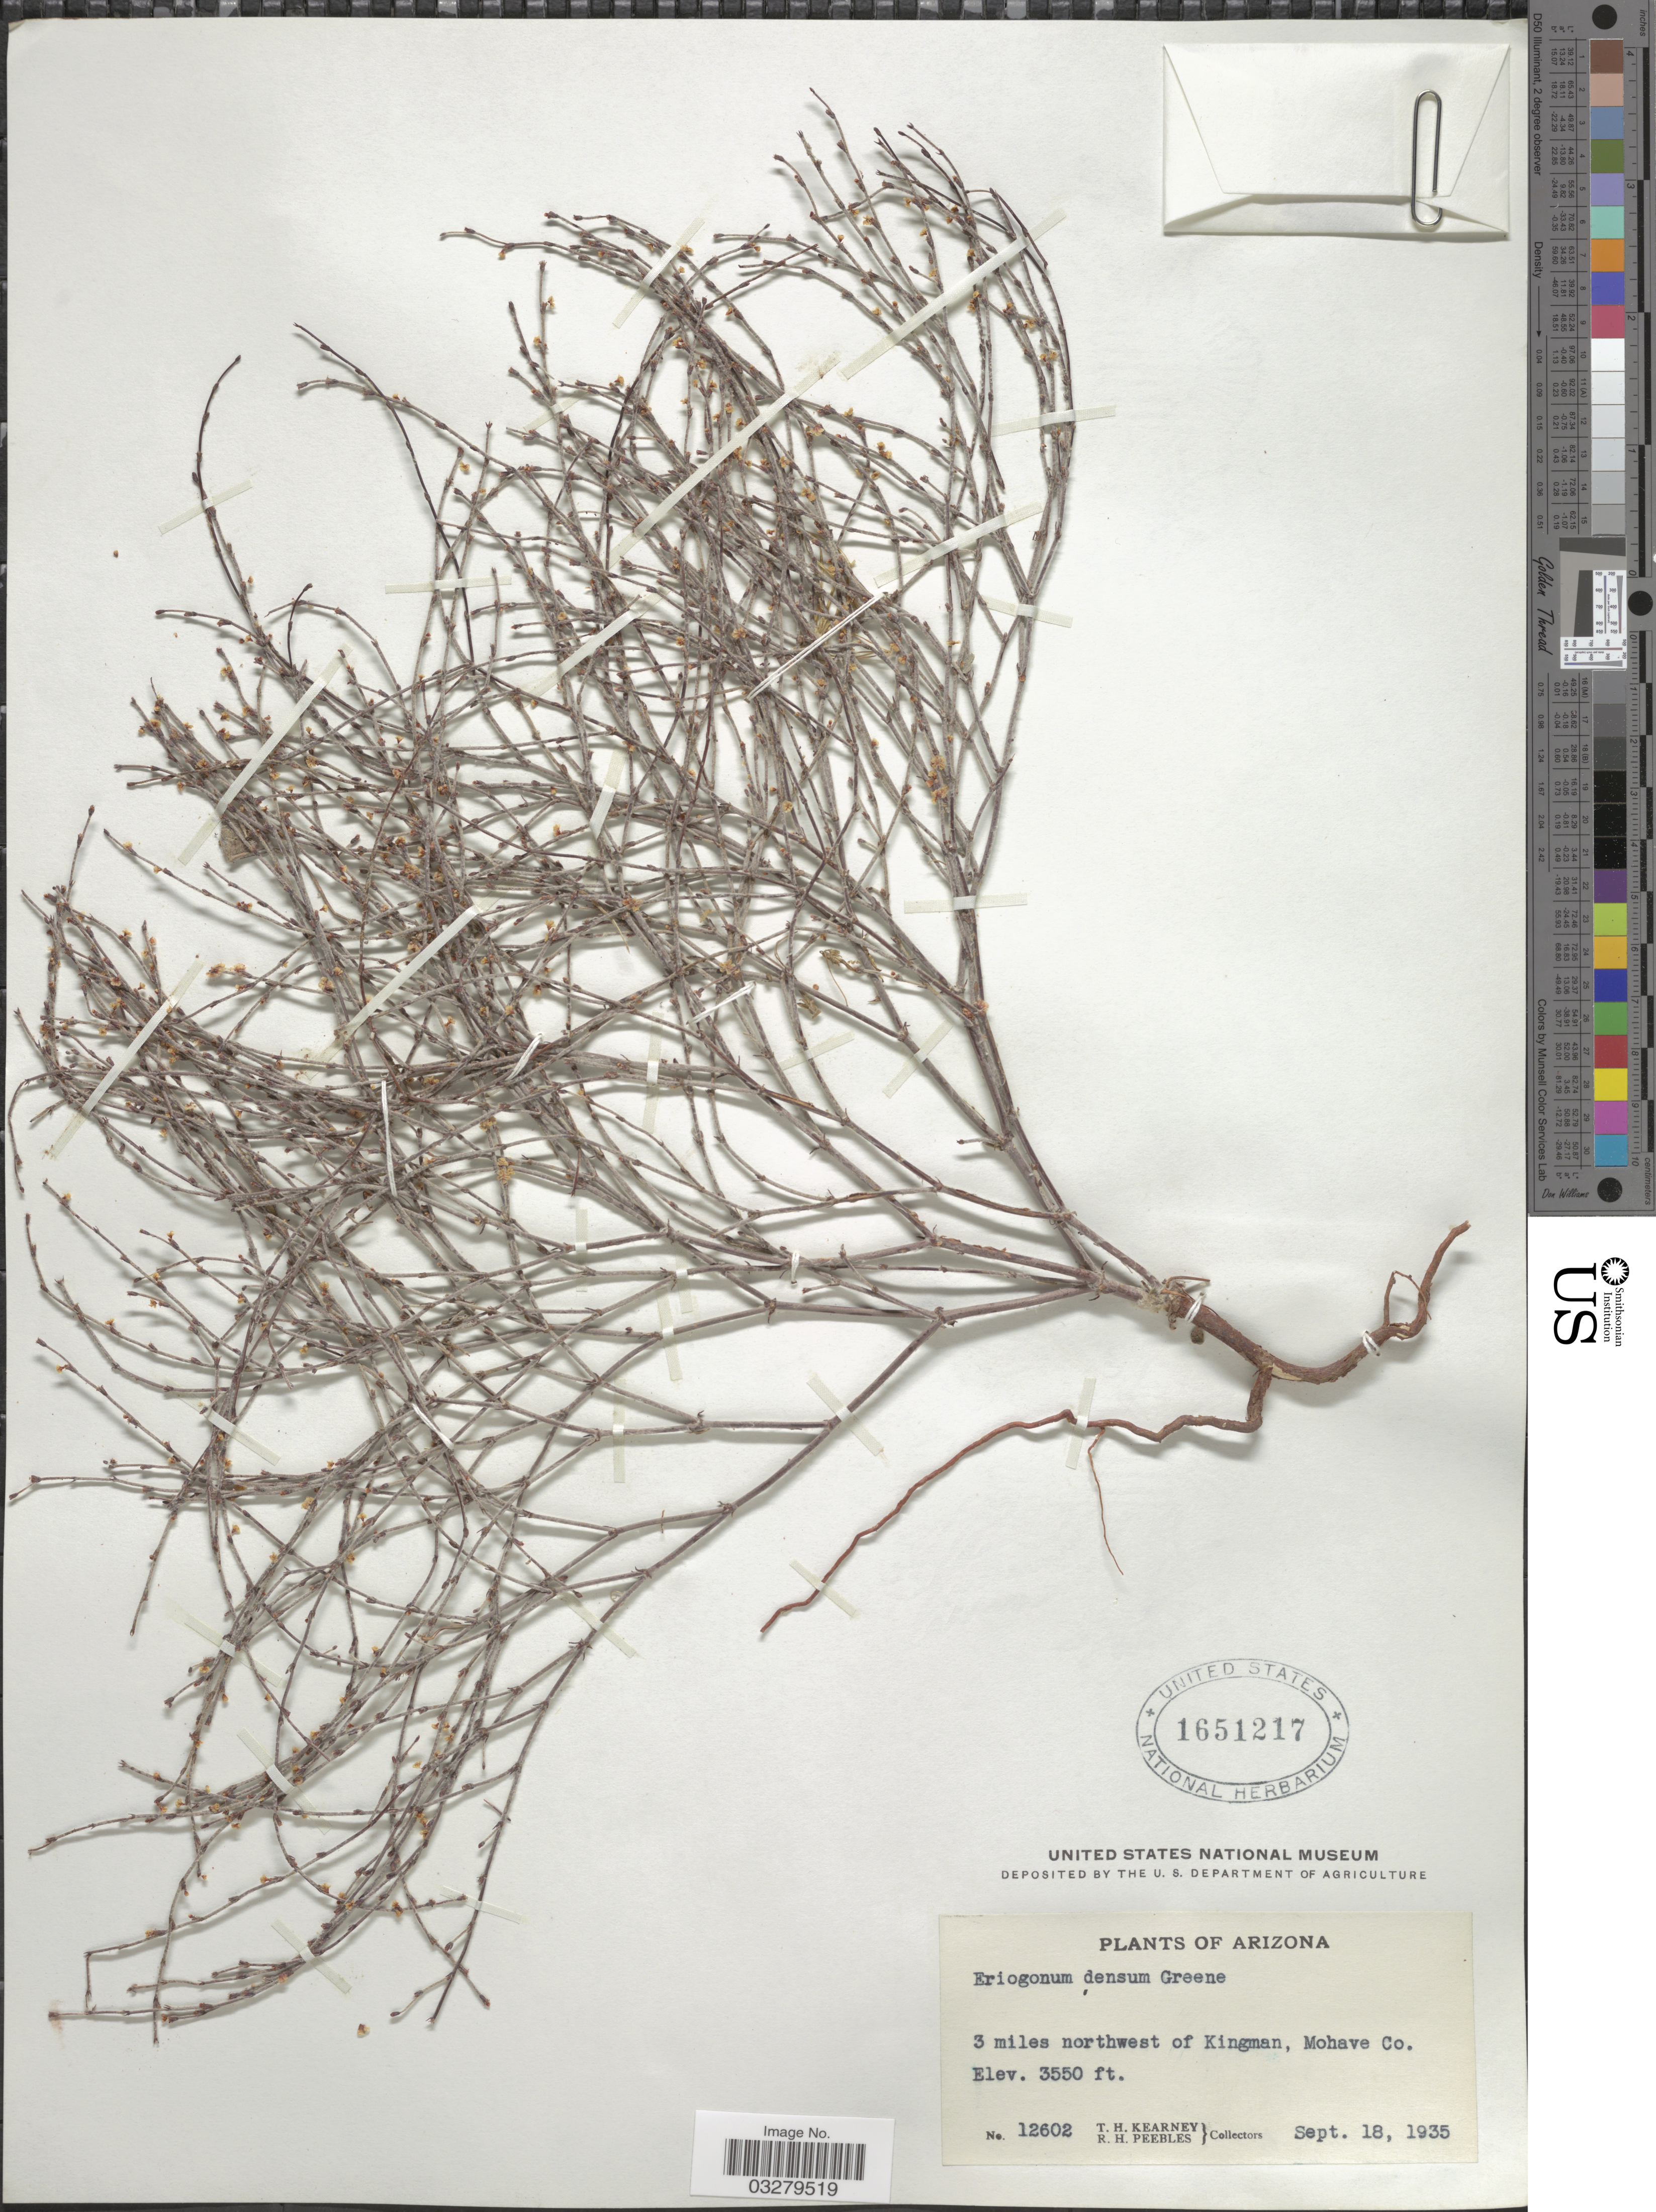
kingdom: Plantae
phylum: Tracheophyta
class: Magnoliopsida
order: Caryophyllales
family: Polygonaceae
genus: Eriogonum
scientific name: Eriogonum palmerianum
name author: Reveal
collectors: T. H. Kearney & R. H. Peebles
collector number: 12602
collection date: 1935-09-18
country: United States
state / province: Arizona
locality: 3 miles northwest of Kingman, Mohave Co.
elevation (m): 1082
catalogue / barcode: US 1651217